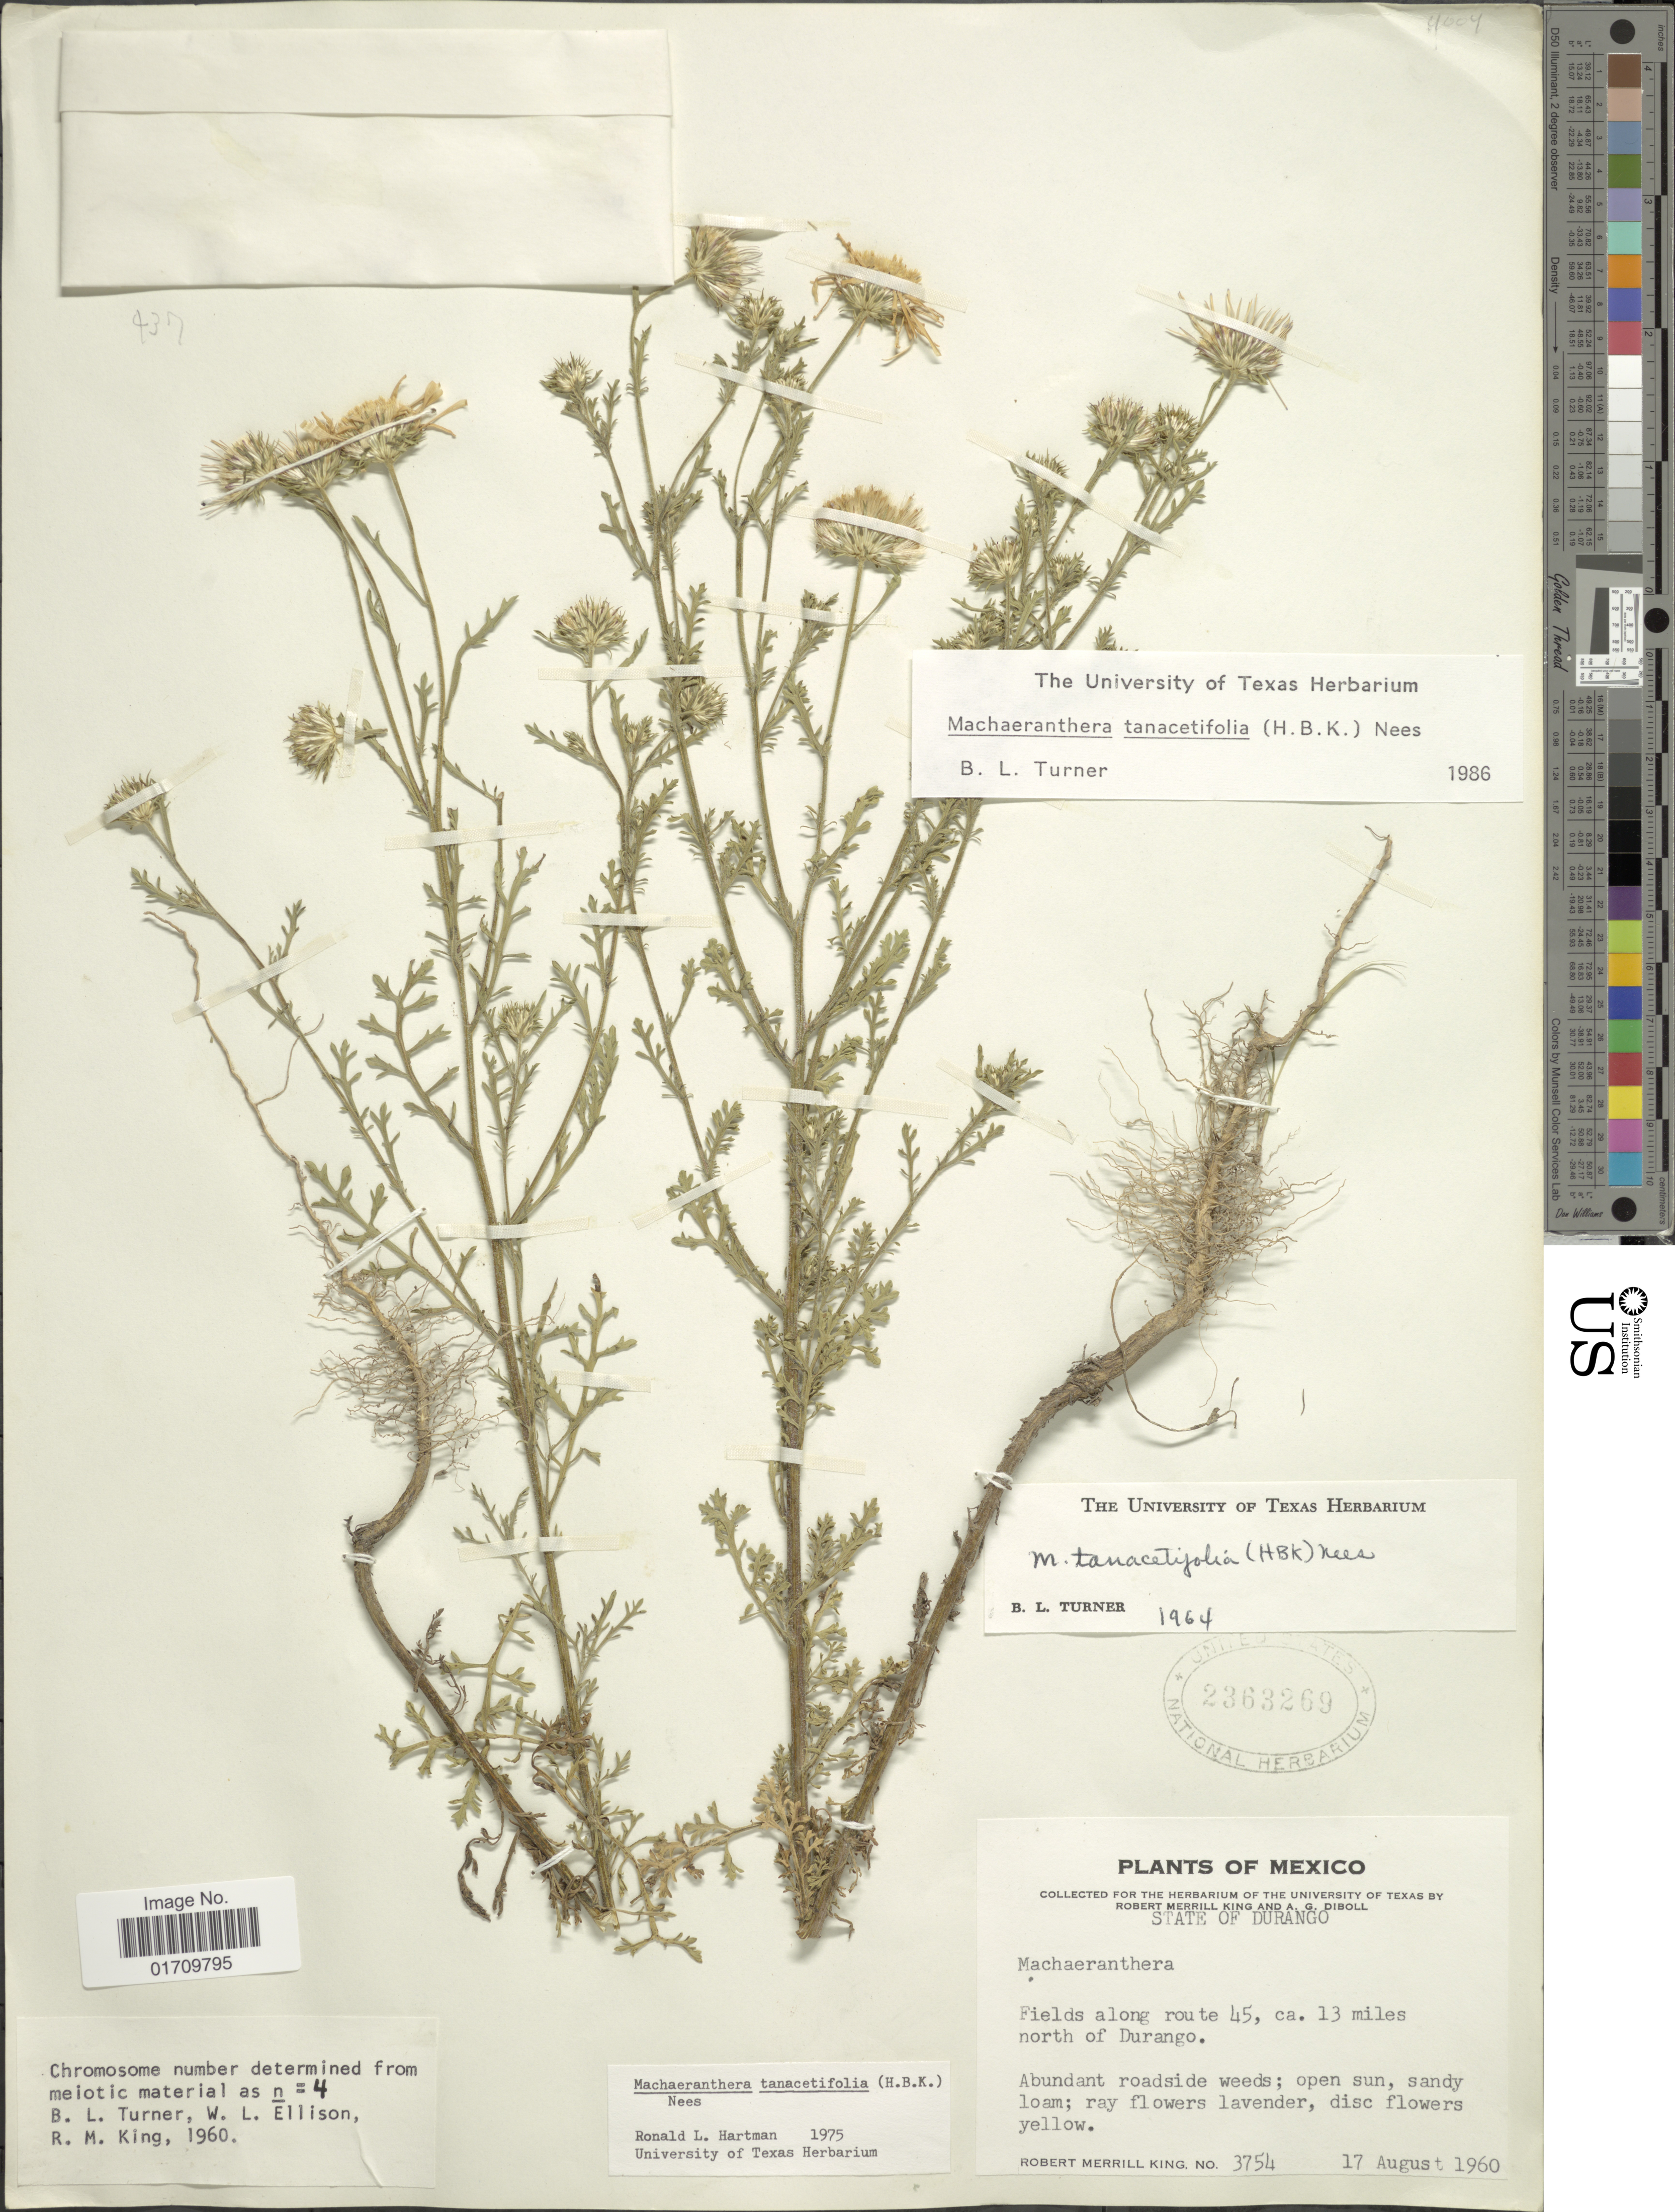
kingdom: Plantae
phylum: Tracheophyta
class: Magnoliopsida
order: Asterales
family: Asteraceae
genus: Machaeranthera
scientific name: Machaeranthera tanacetifolia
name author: (Kunth) Nees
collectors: R. M. King & A. Diboll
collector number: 3754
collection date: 1960-08-17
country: Mexico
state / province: Durango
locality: Along route 45, ca13 miles north of Durango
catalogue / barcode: US 2363269